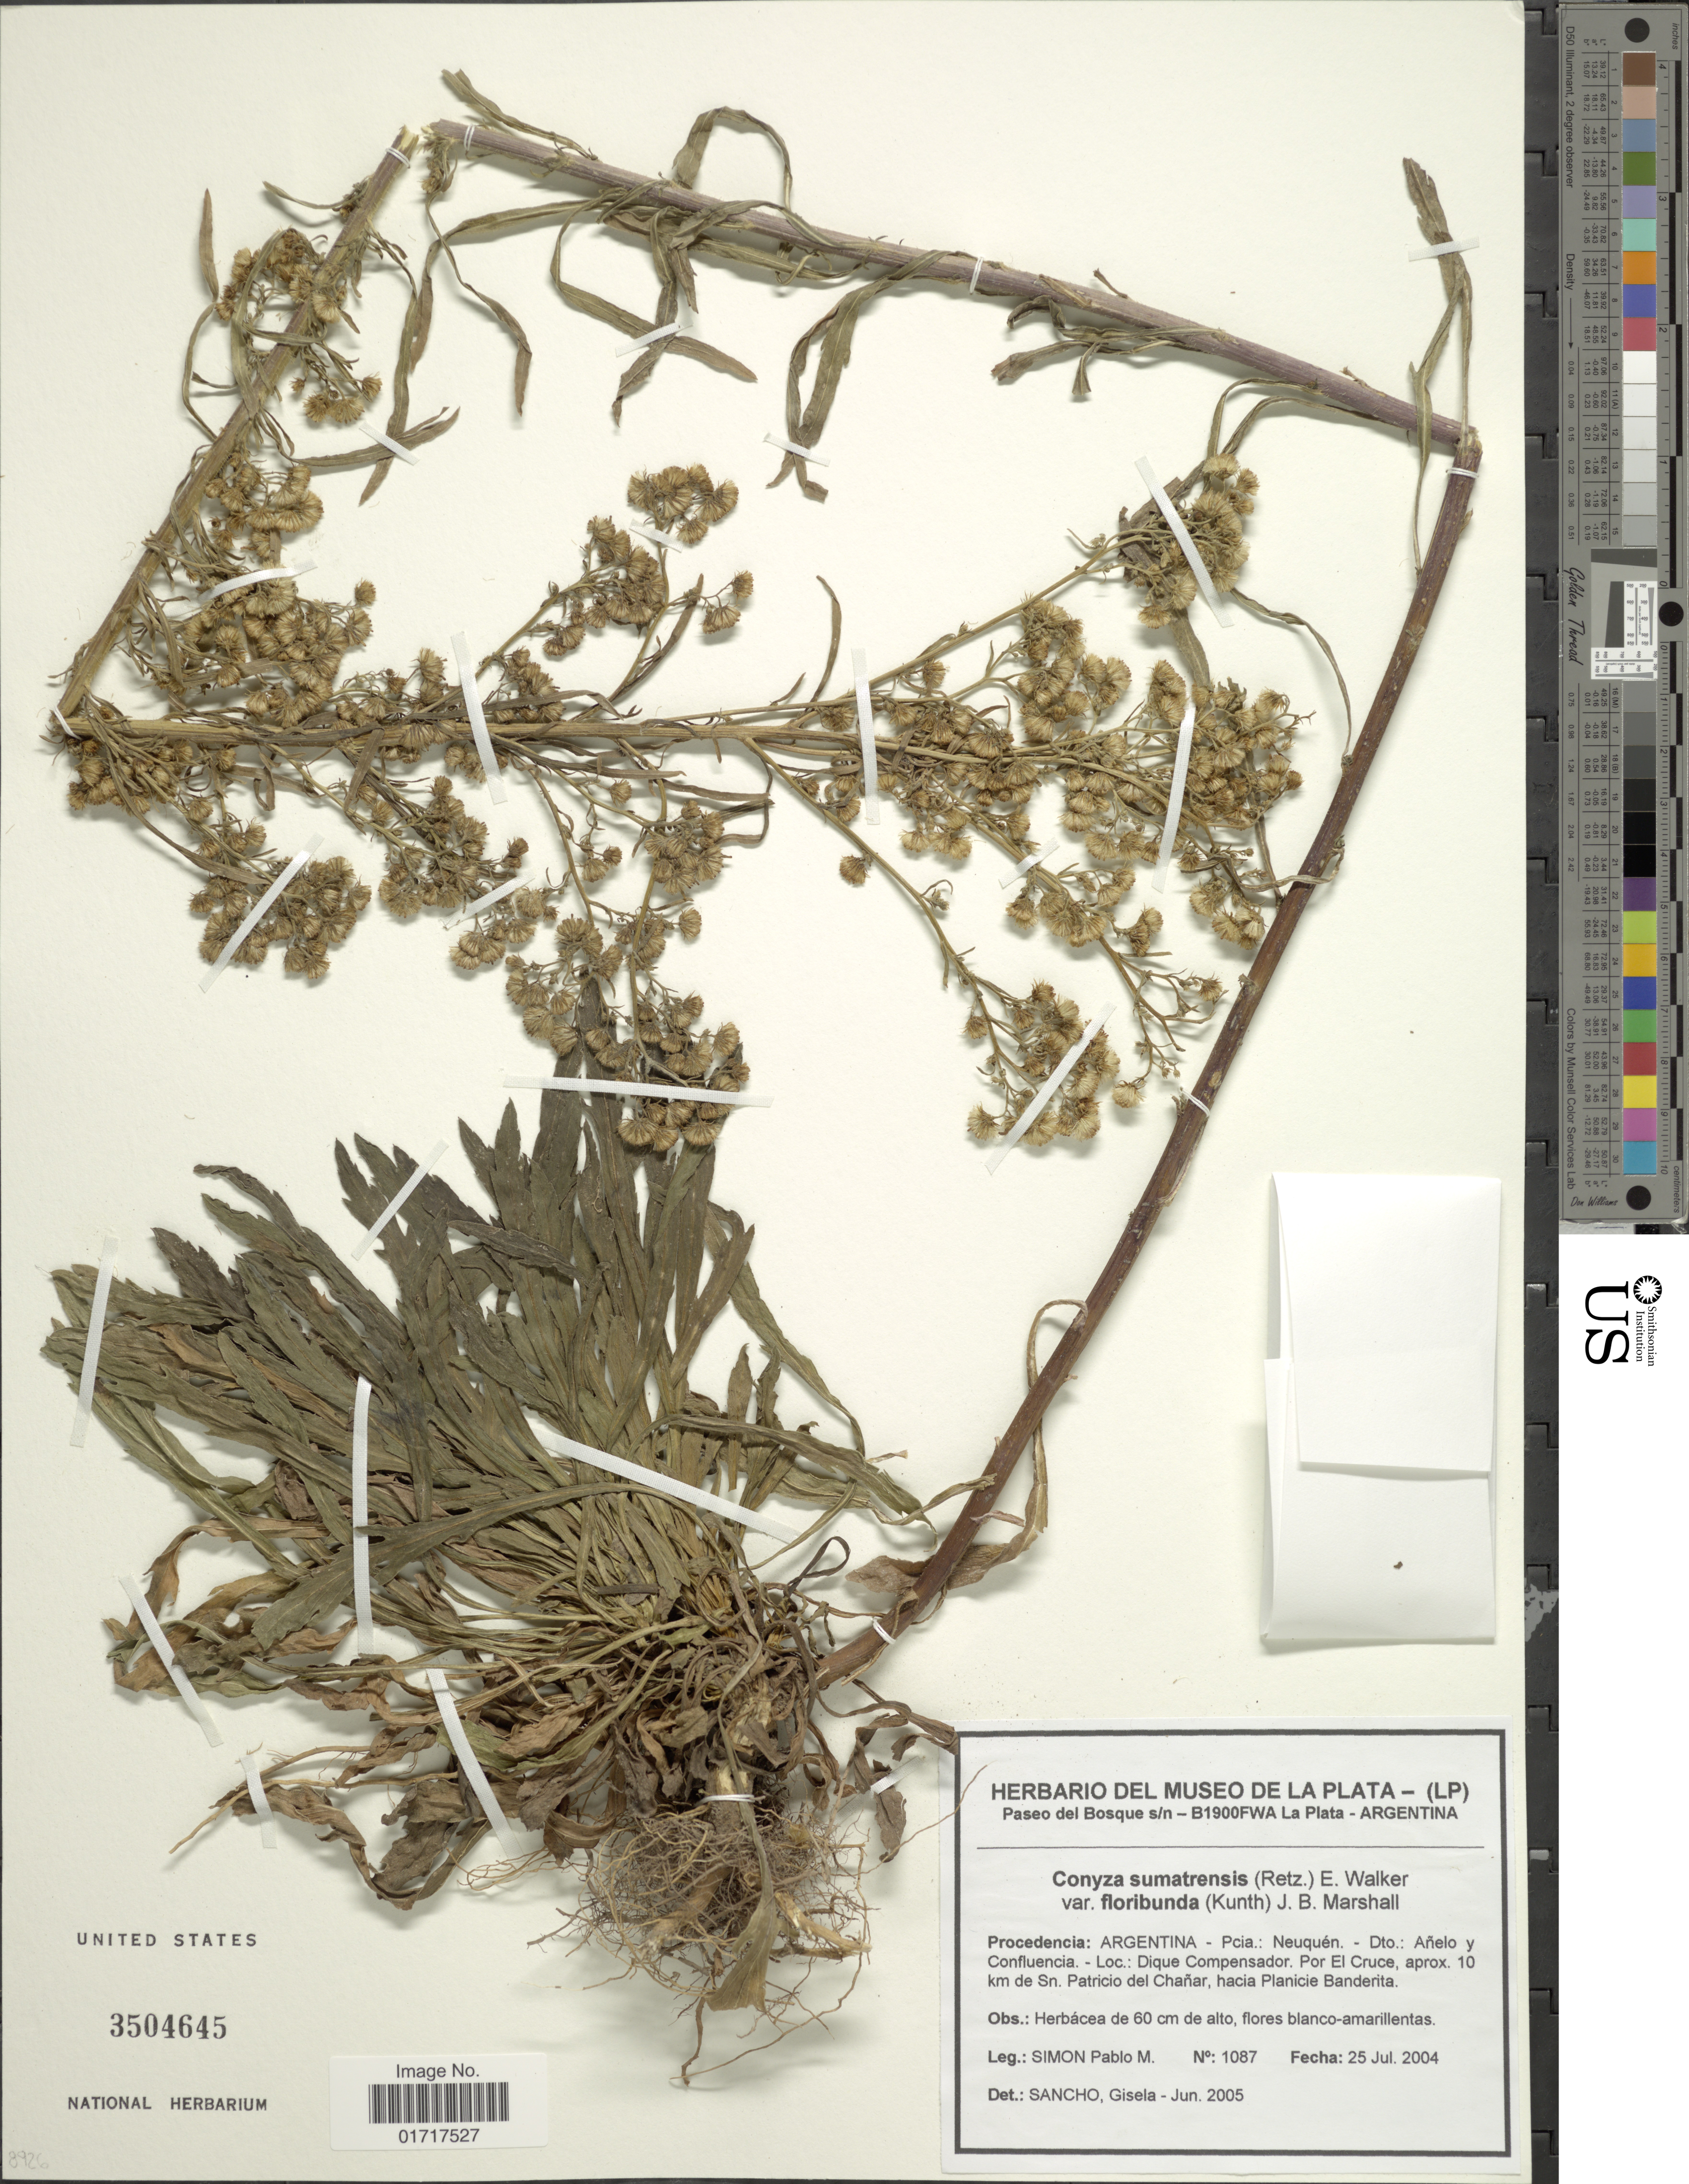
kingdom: Plantae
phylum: Tracheophyta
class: Magnoliopsida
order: Asterales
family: Asteraceae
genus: Conyza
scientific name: Conyza sumatrensis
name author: (Retz.) E. Walker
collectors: P. M. Simón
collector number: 1087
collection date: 2004-07-25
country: Argentina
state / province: Neuquen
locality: Argentina-Pcia.: Neuquen. - Dto. Anelo y Confluenca. - Loc. Dique Compensador, Por. El Cruce, aprox. 10 km. de Sn. Ptricia del Chanar, hacia Planicie Banderita.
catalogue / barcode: US 3504645